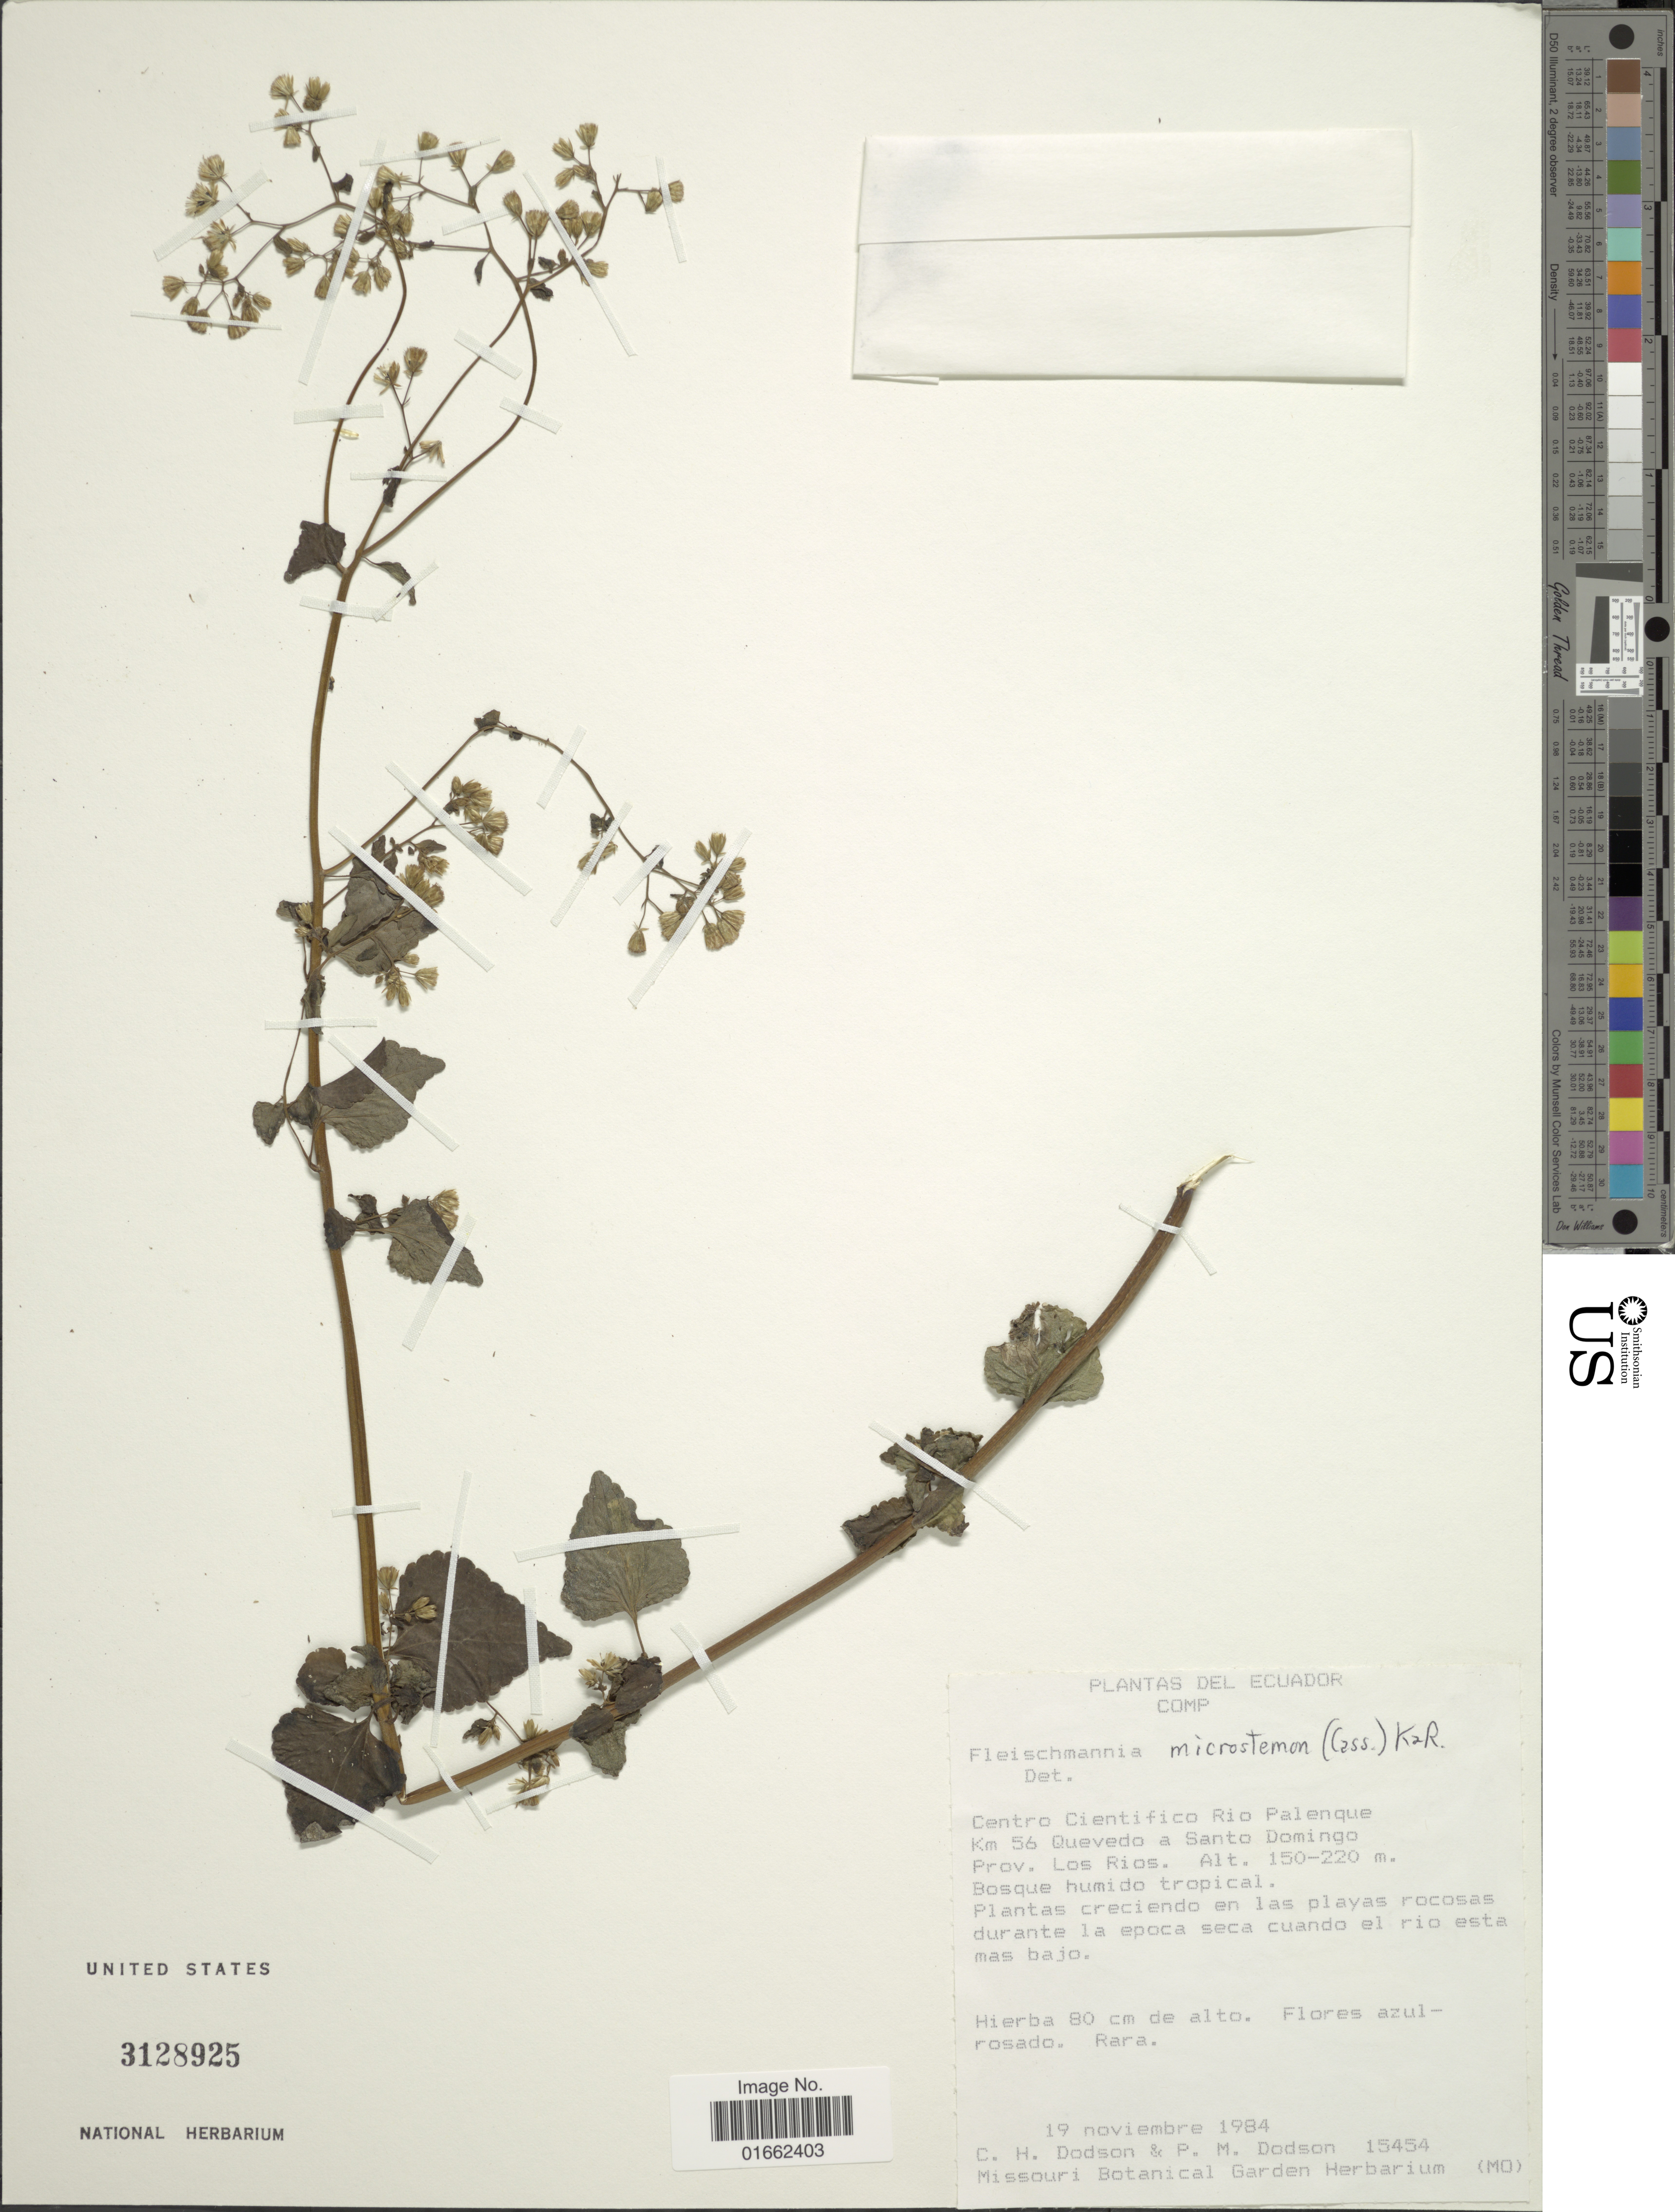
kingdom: Plantae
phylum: Tracheophyta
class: Magnoliopsida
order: Asterales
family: Asteraceae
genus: Fleischmannia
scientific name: Fleischmannia microstemon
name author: (Cass.) R.M. King & H. Rob.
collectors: C. H. Dodson & P. M. Dodson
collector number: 15454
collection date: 1984-11-19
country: Ecuador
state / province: Los Ríos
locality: Centro Cientifico Rio Palenque Km 56 Quevedo a Santo Domingo. Prov. Los Rios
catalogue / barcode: US 3128925